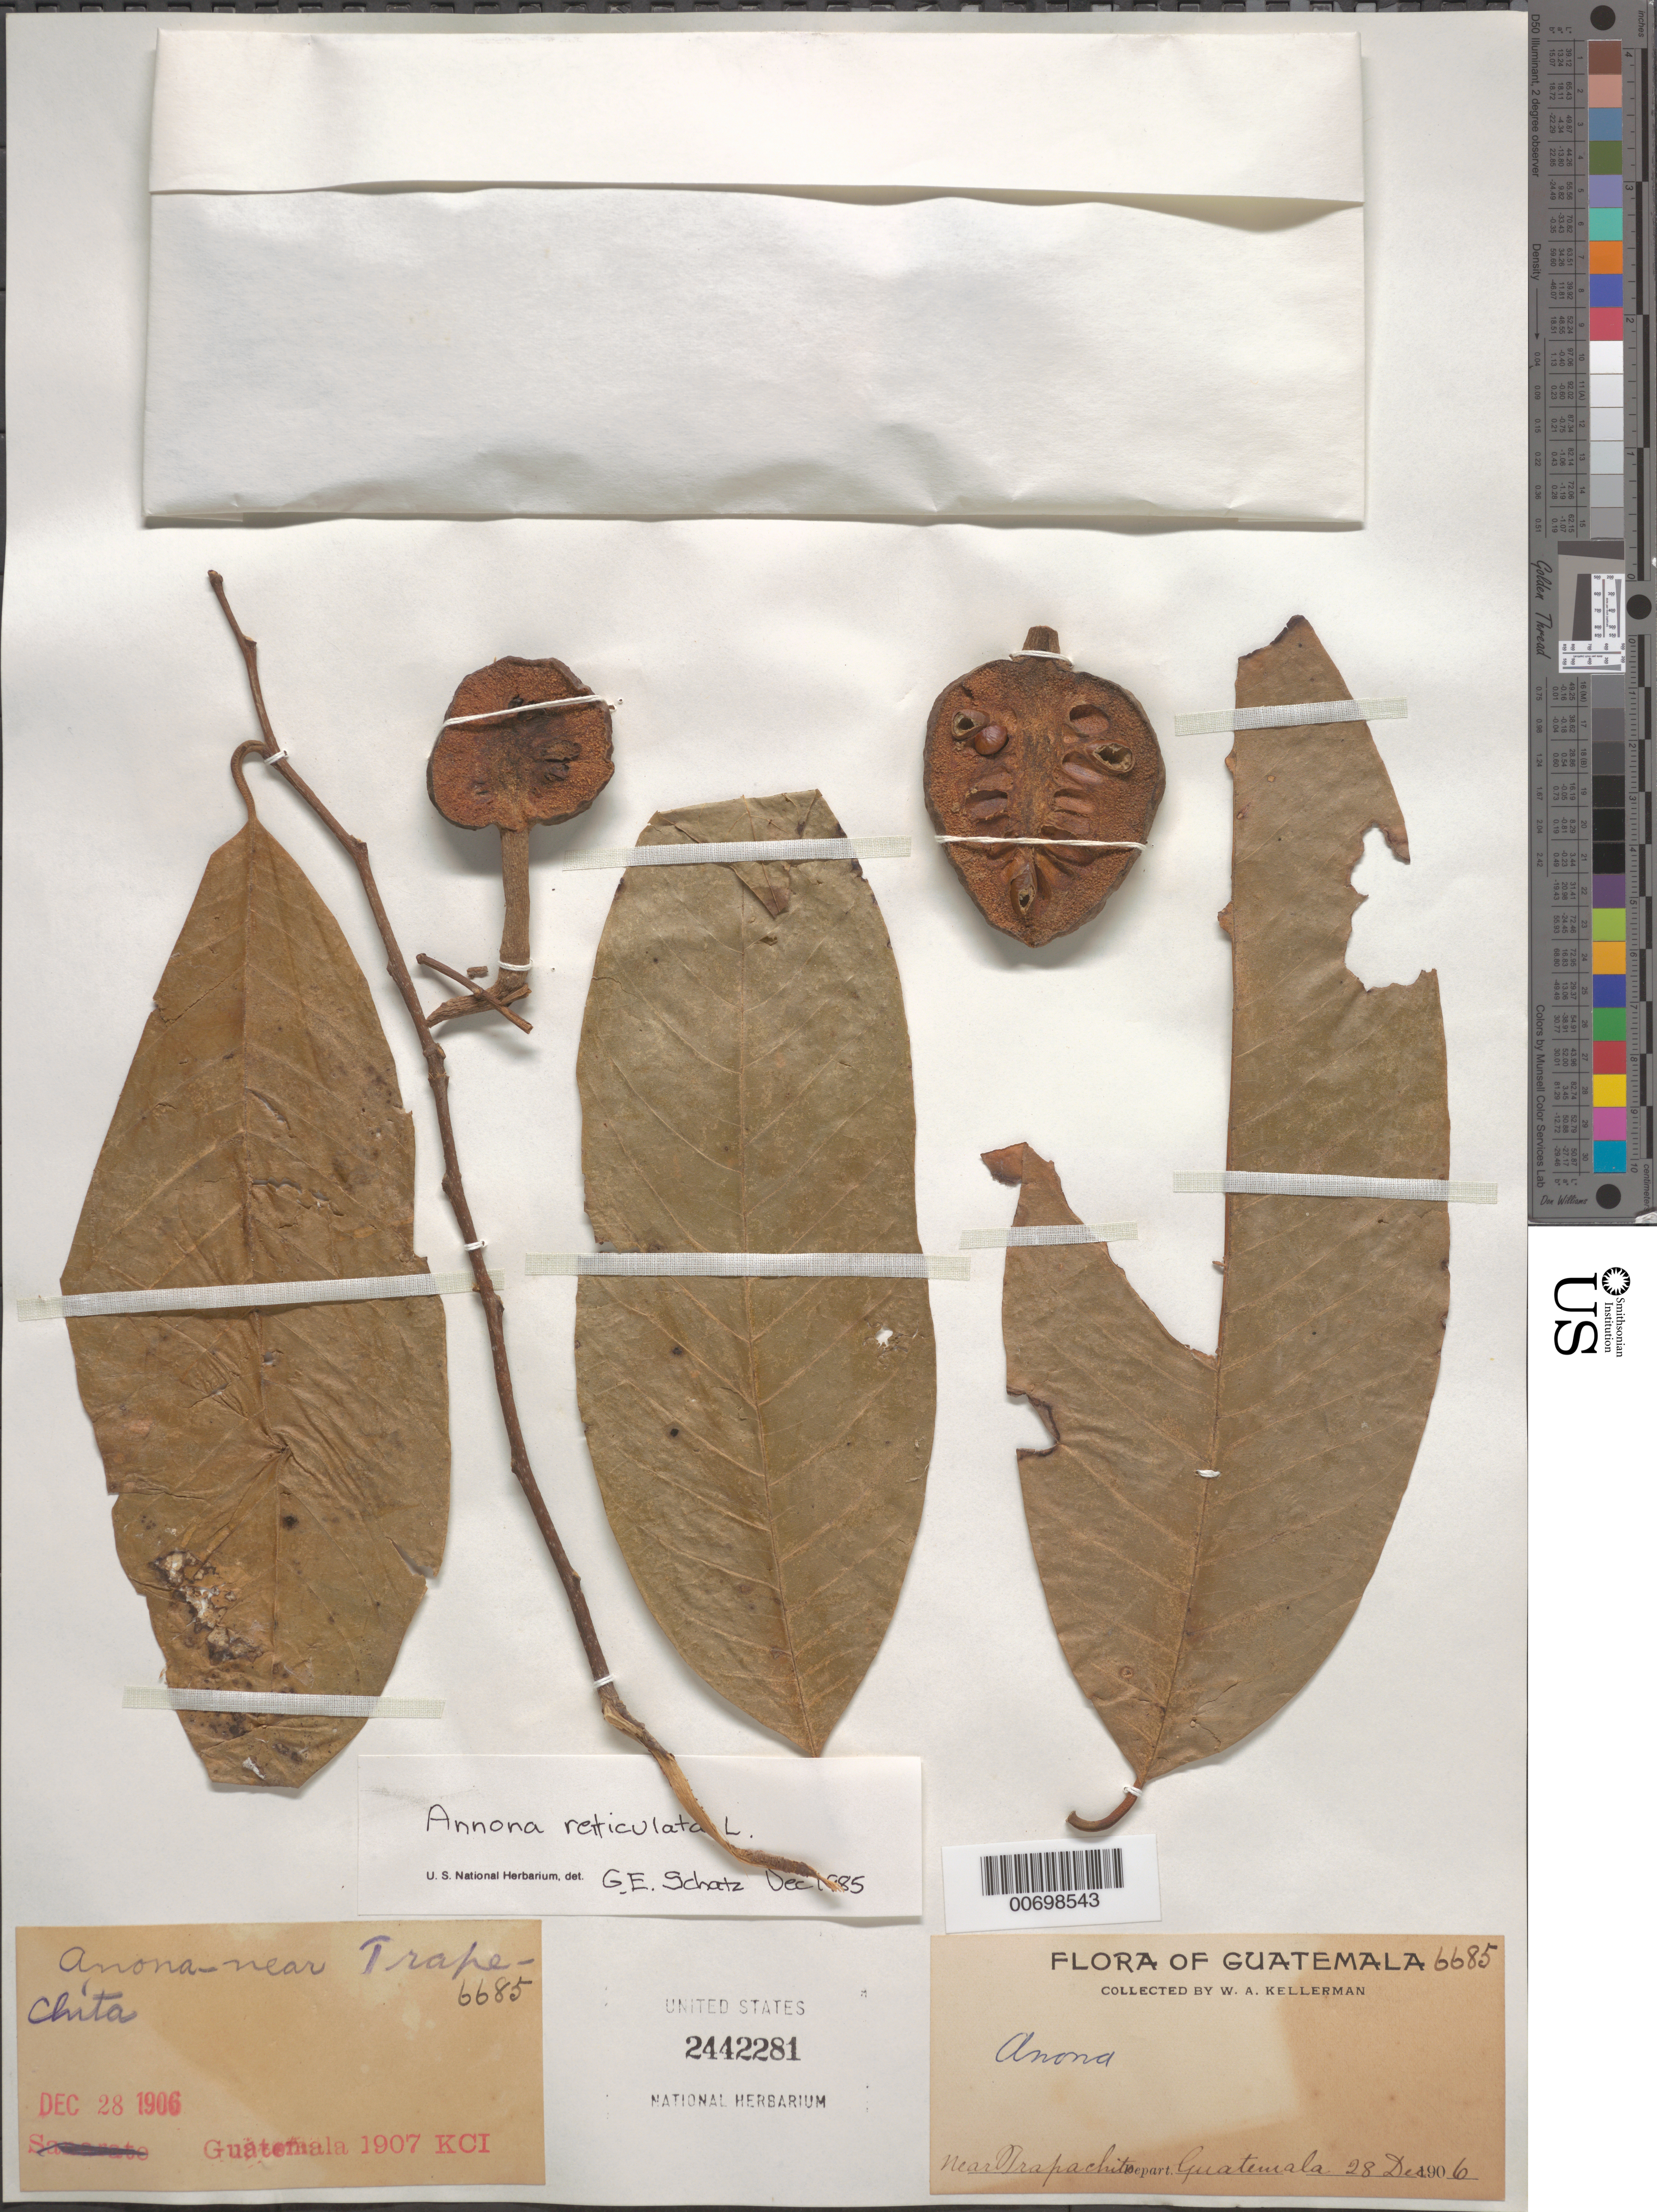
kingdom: Plantae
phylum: Tracheophyta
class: Magnoliopsida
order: Magnoliales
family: Annonaceae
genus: Annona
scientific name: Annona reticulata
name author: L.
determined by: Schatz, George E.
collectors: W. Kellerman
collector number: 6685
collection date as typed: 28 Dec 1906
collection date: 1906-12-28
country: Guatemala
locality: Near Trapechita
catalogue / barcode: US 2442281